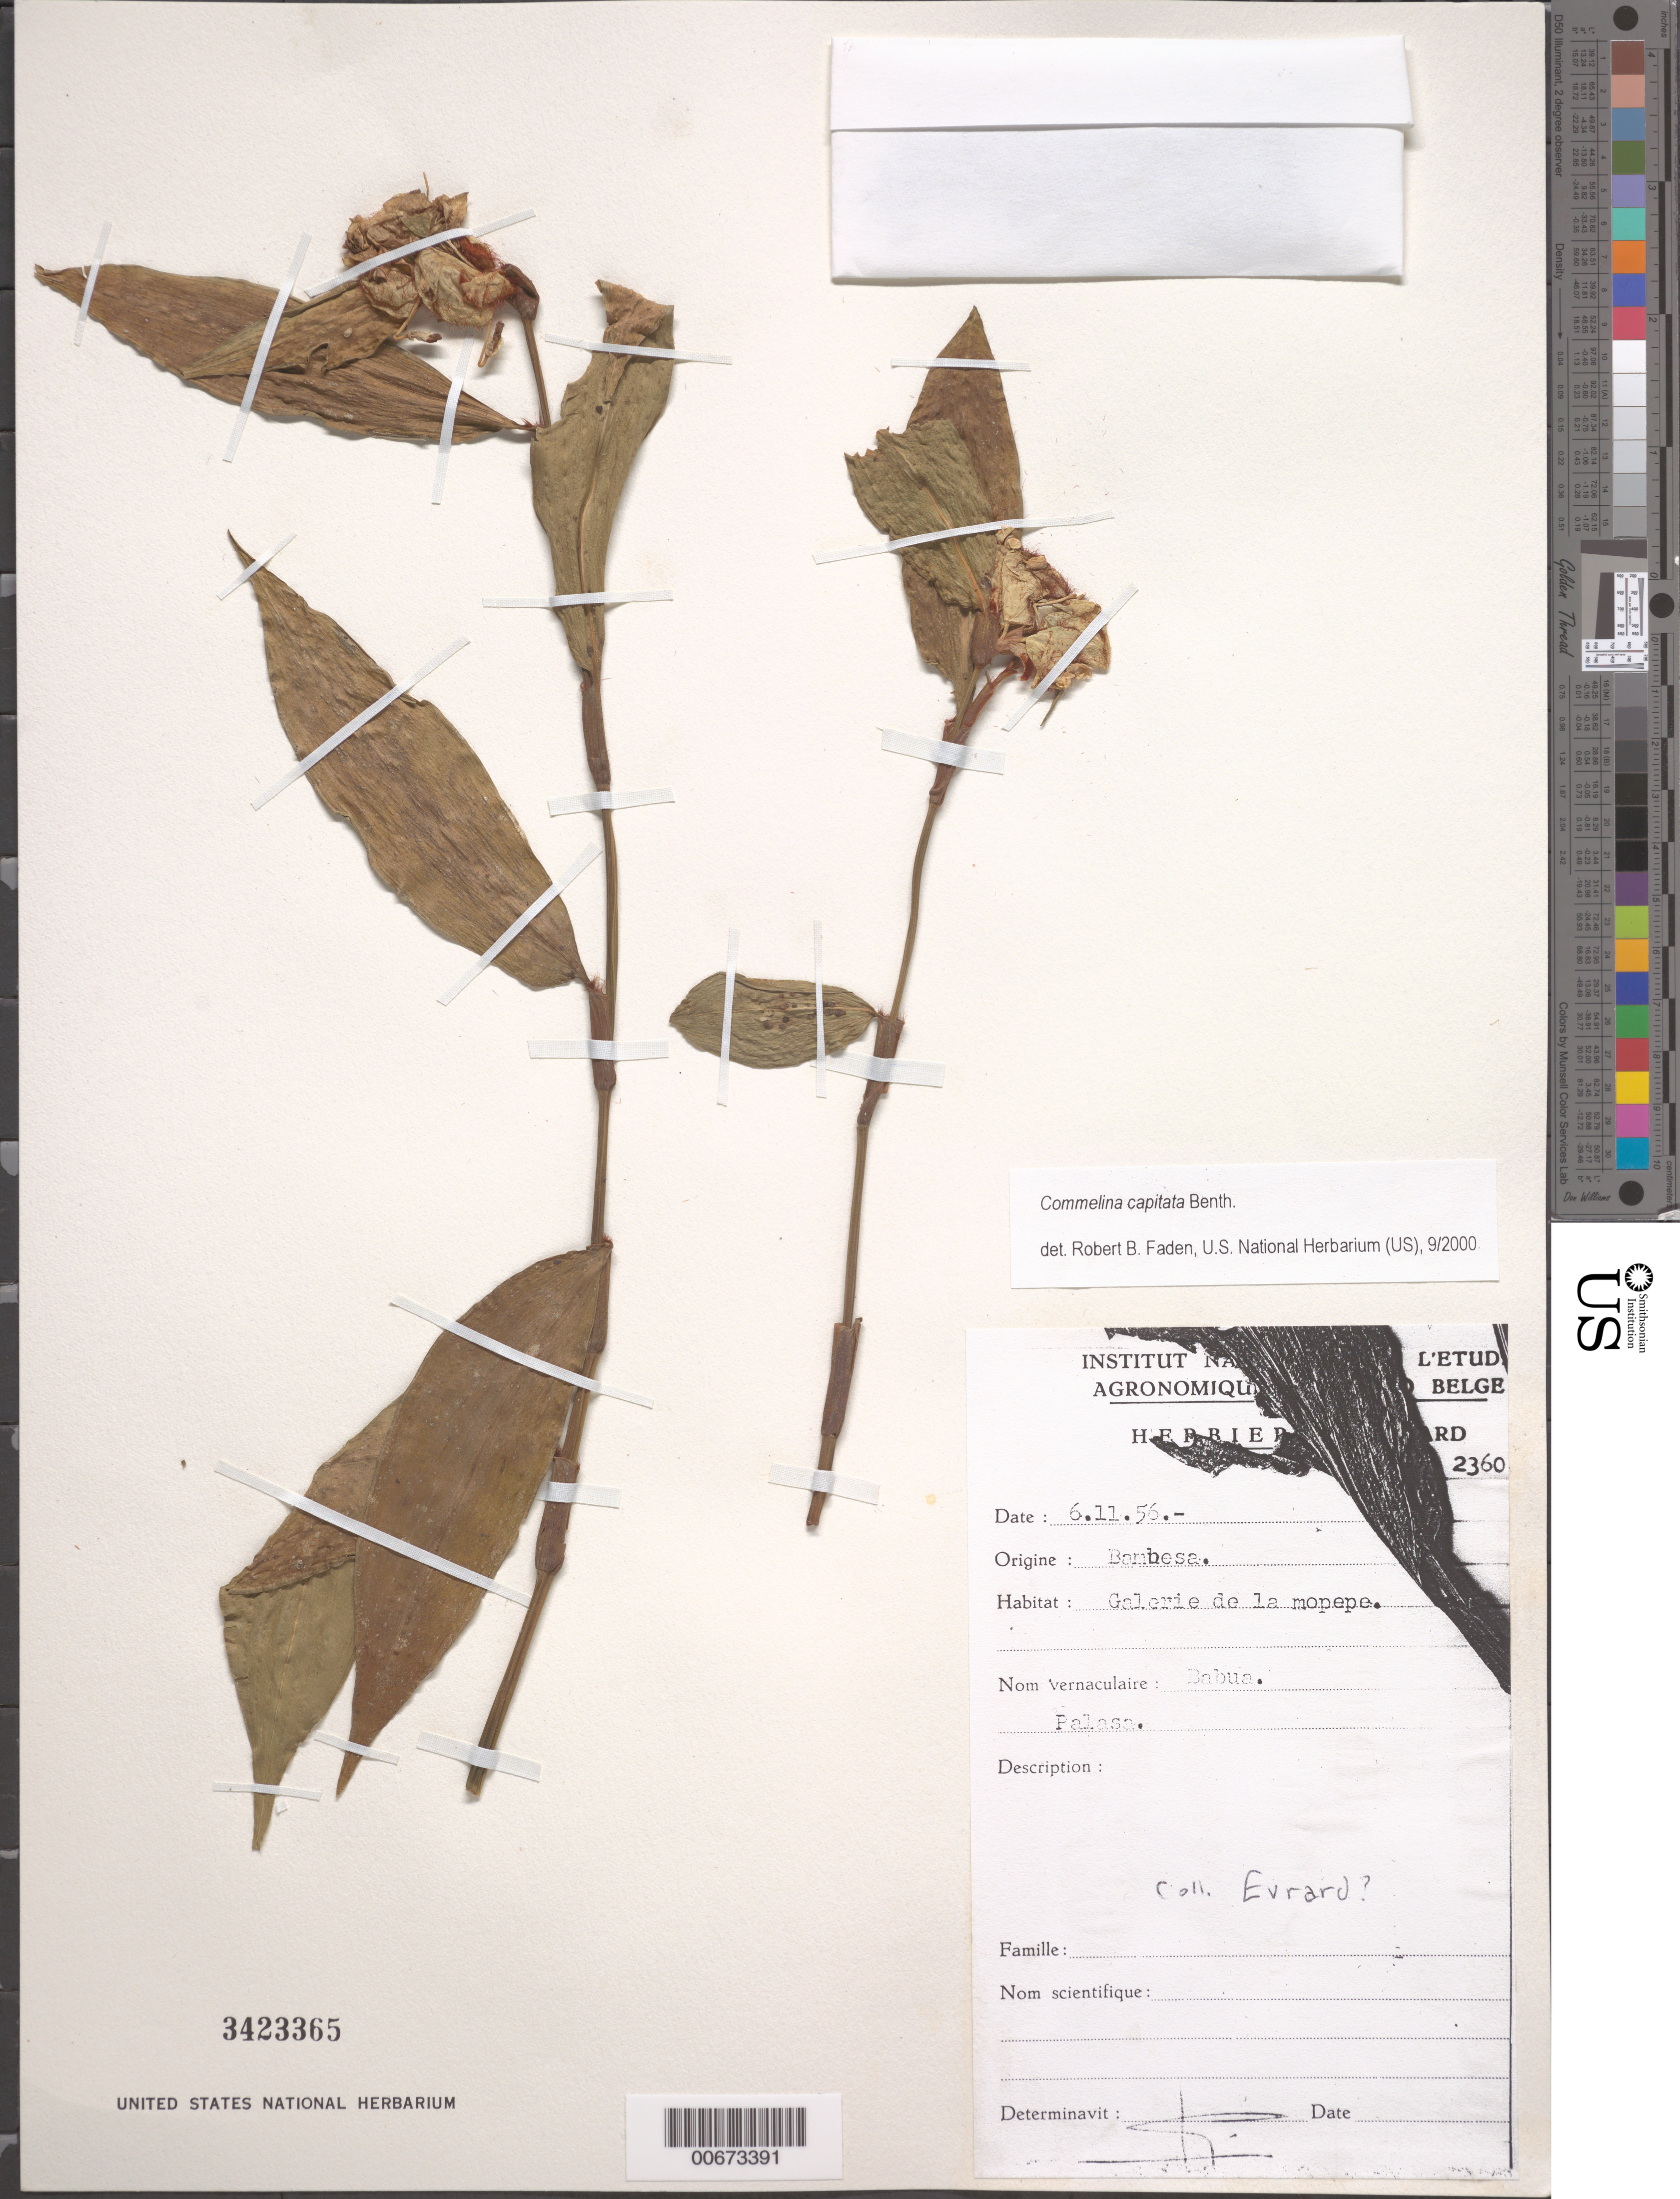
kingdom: Plantae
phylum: Tracheophyta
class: Liliopsida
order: Commelinales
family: Commelinaceae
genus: Commelina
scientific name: Commelina capitata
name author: Benth.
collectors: C. Evrard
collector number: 2360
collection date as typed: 06 Nov 1956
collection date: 1956-11-06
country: Congo, Democratic Republic of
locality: Bambesa.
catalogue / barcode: US 3423365